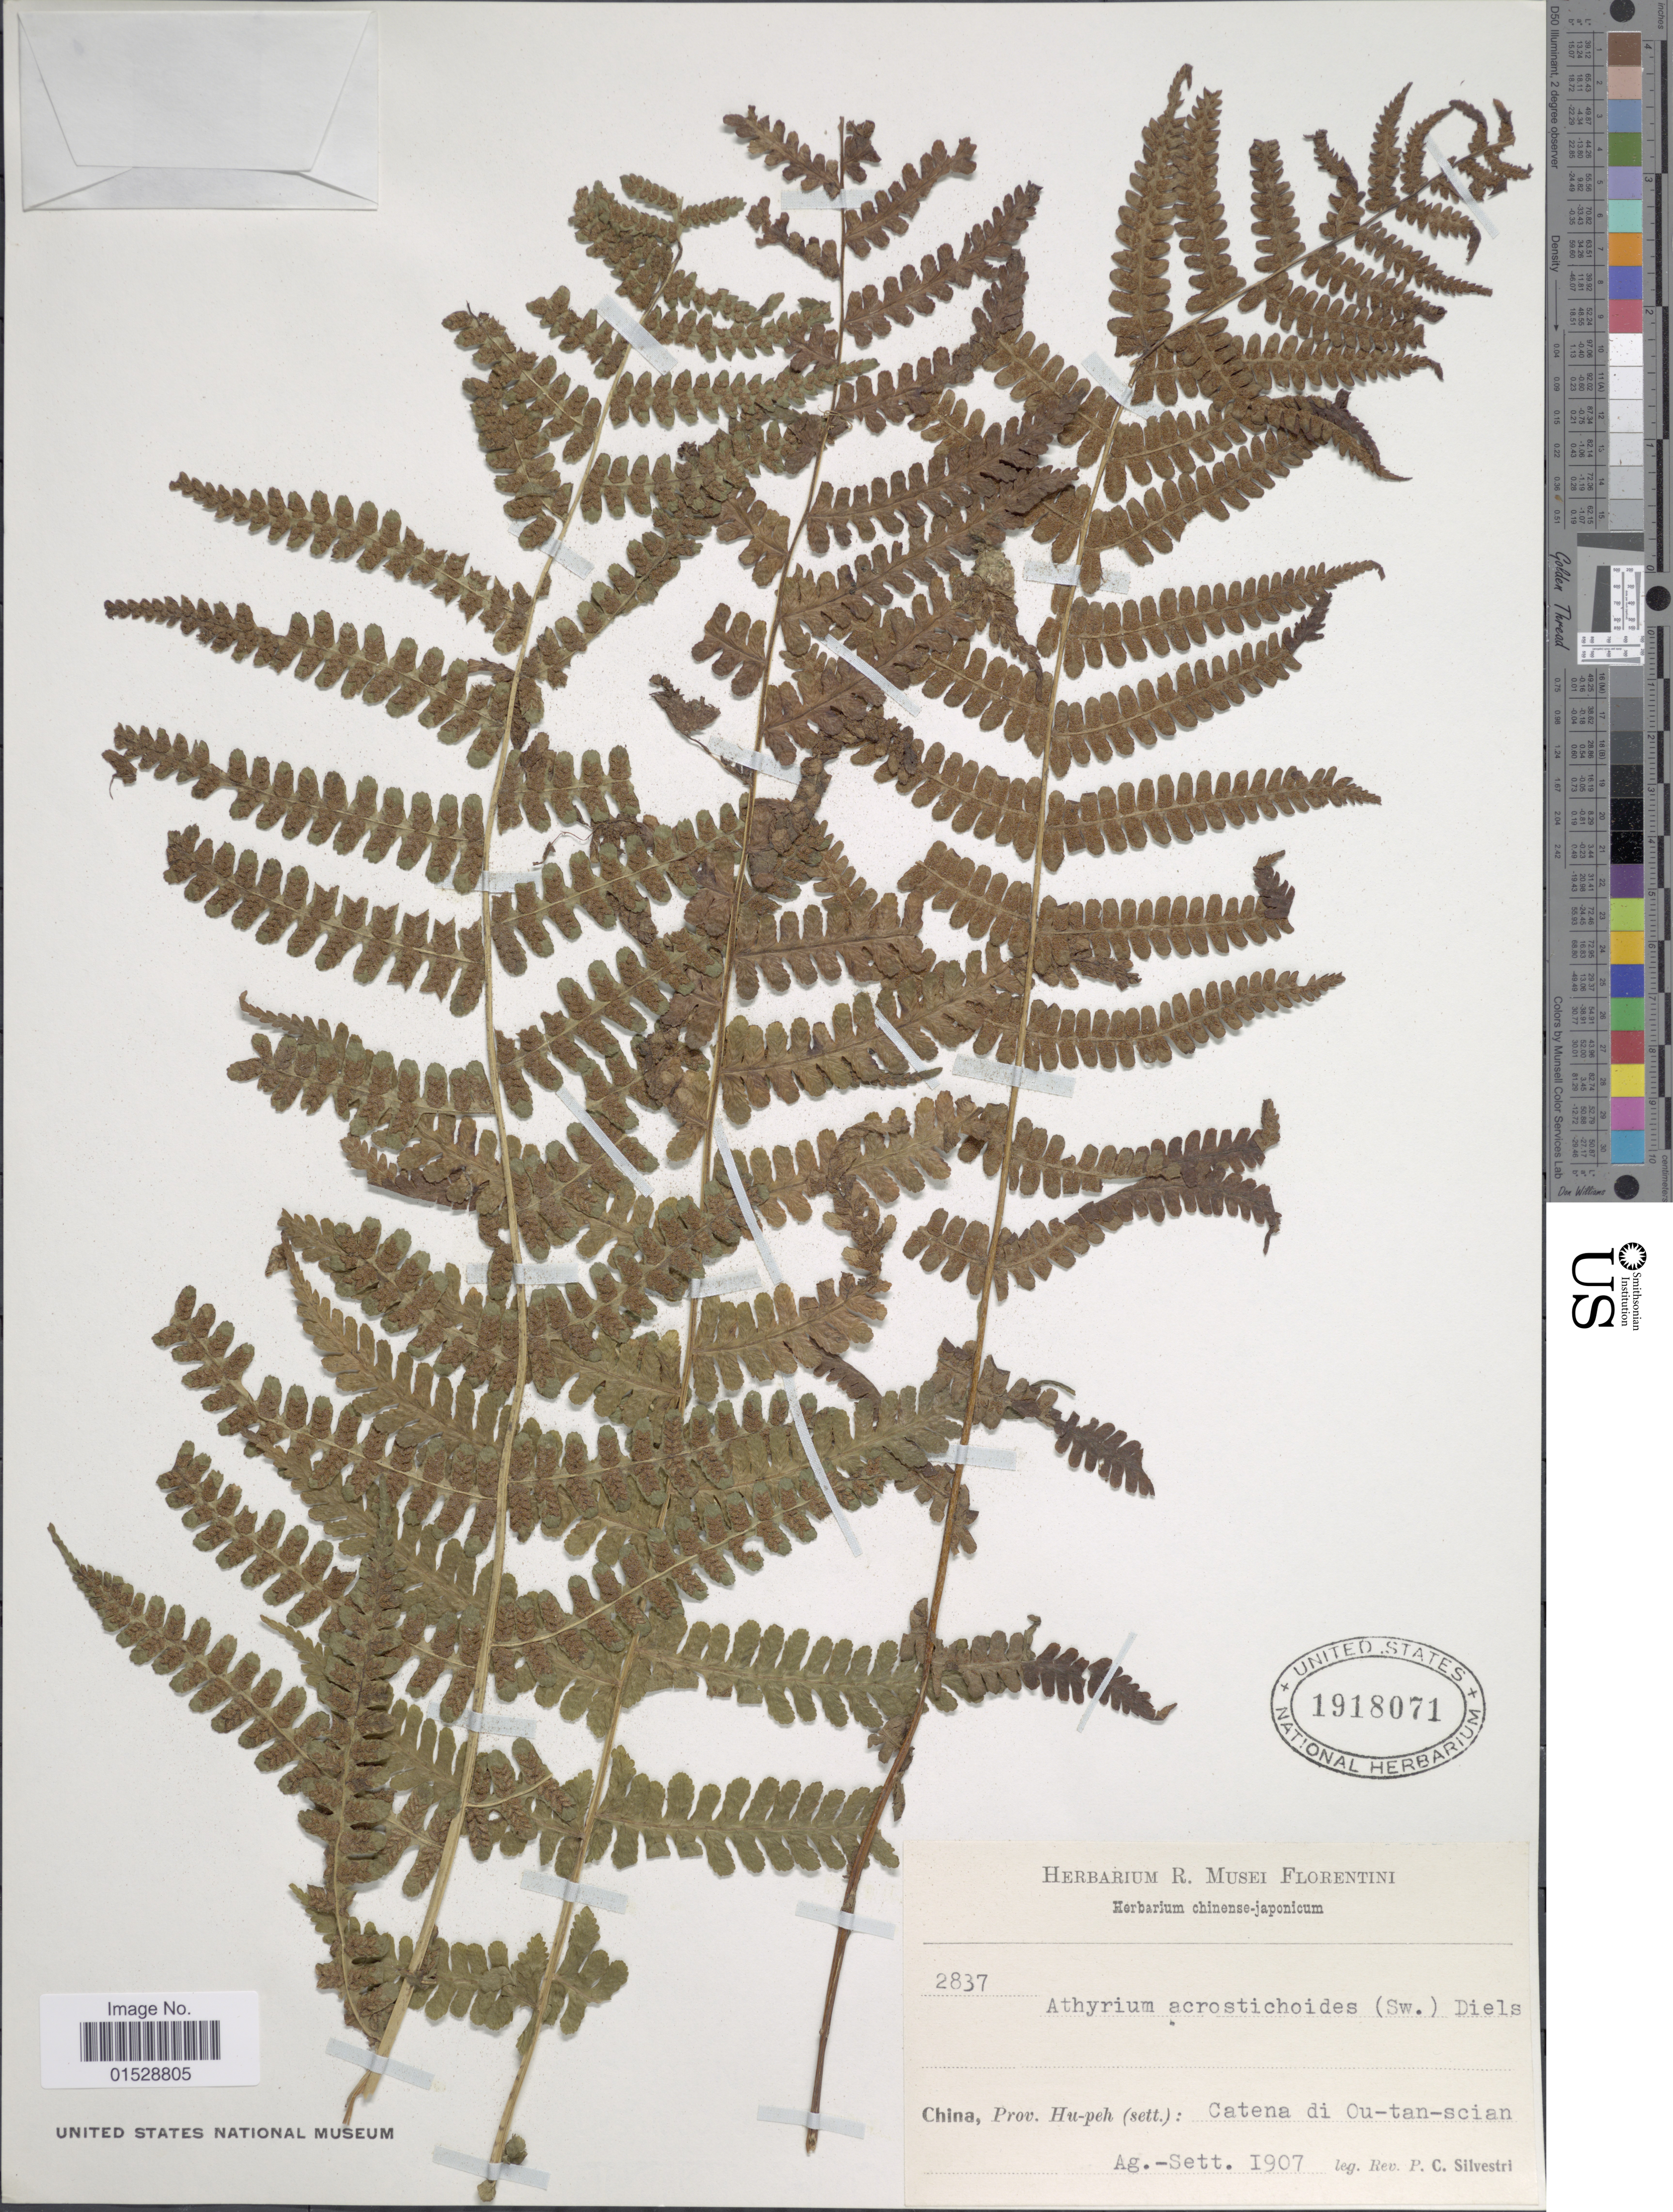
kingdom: Plantae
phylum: Tracheophyta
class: Polypodiopsida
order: Polypodiales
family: Athyriaceae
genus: Deparia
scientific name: Deparia acrostichoides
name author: (Sw.) M. Kato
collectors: P. Silvestri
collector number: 2837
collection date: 1907-08/1907-09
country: China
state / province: Hubei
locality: China, prov. Hu-peh (Sett): Catena di Ou-tan-scian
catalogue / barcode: US 1918071